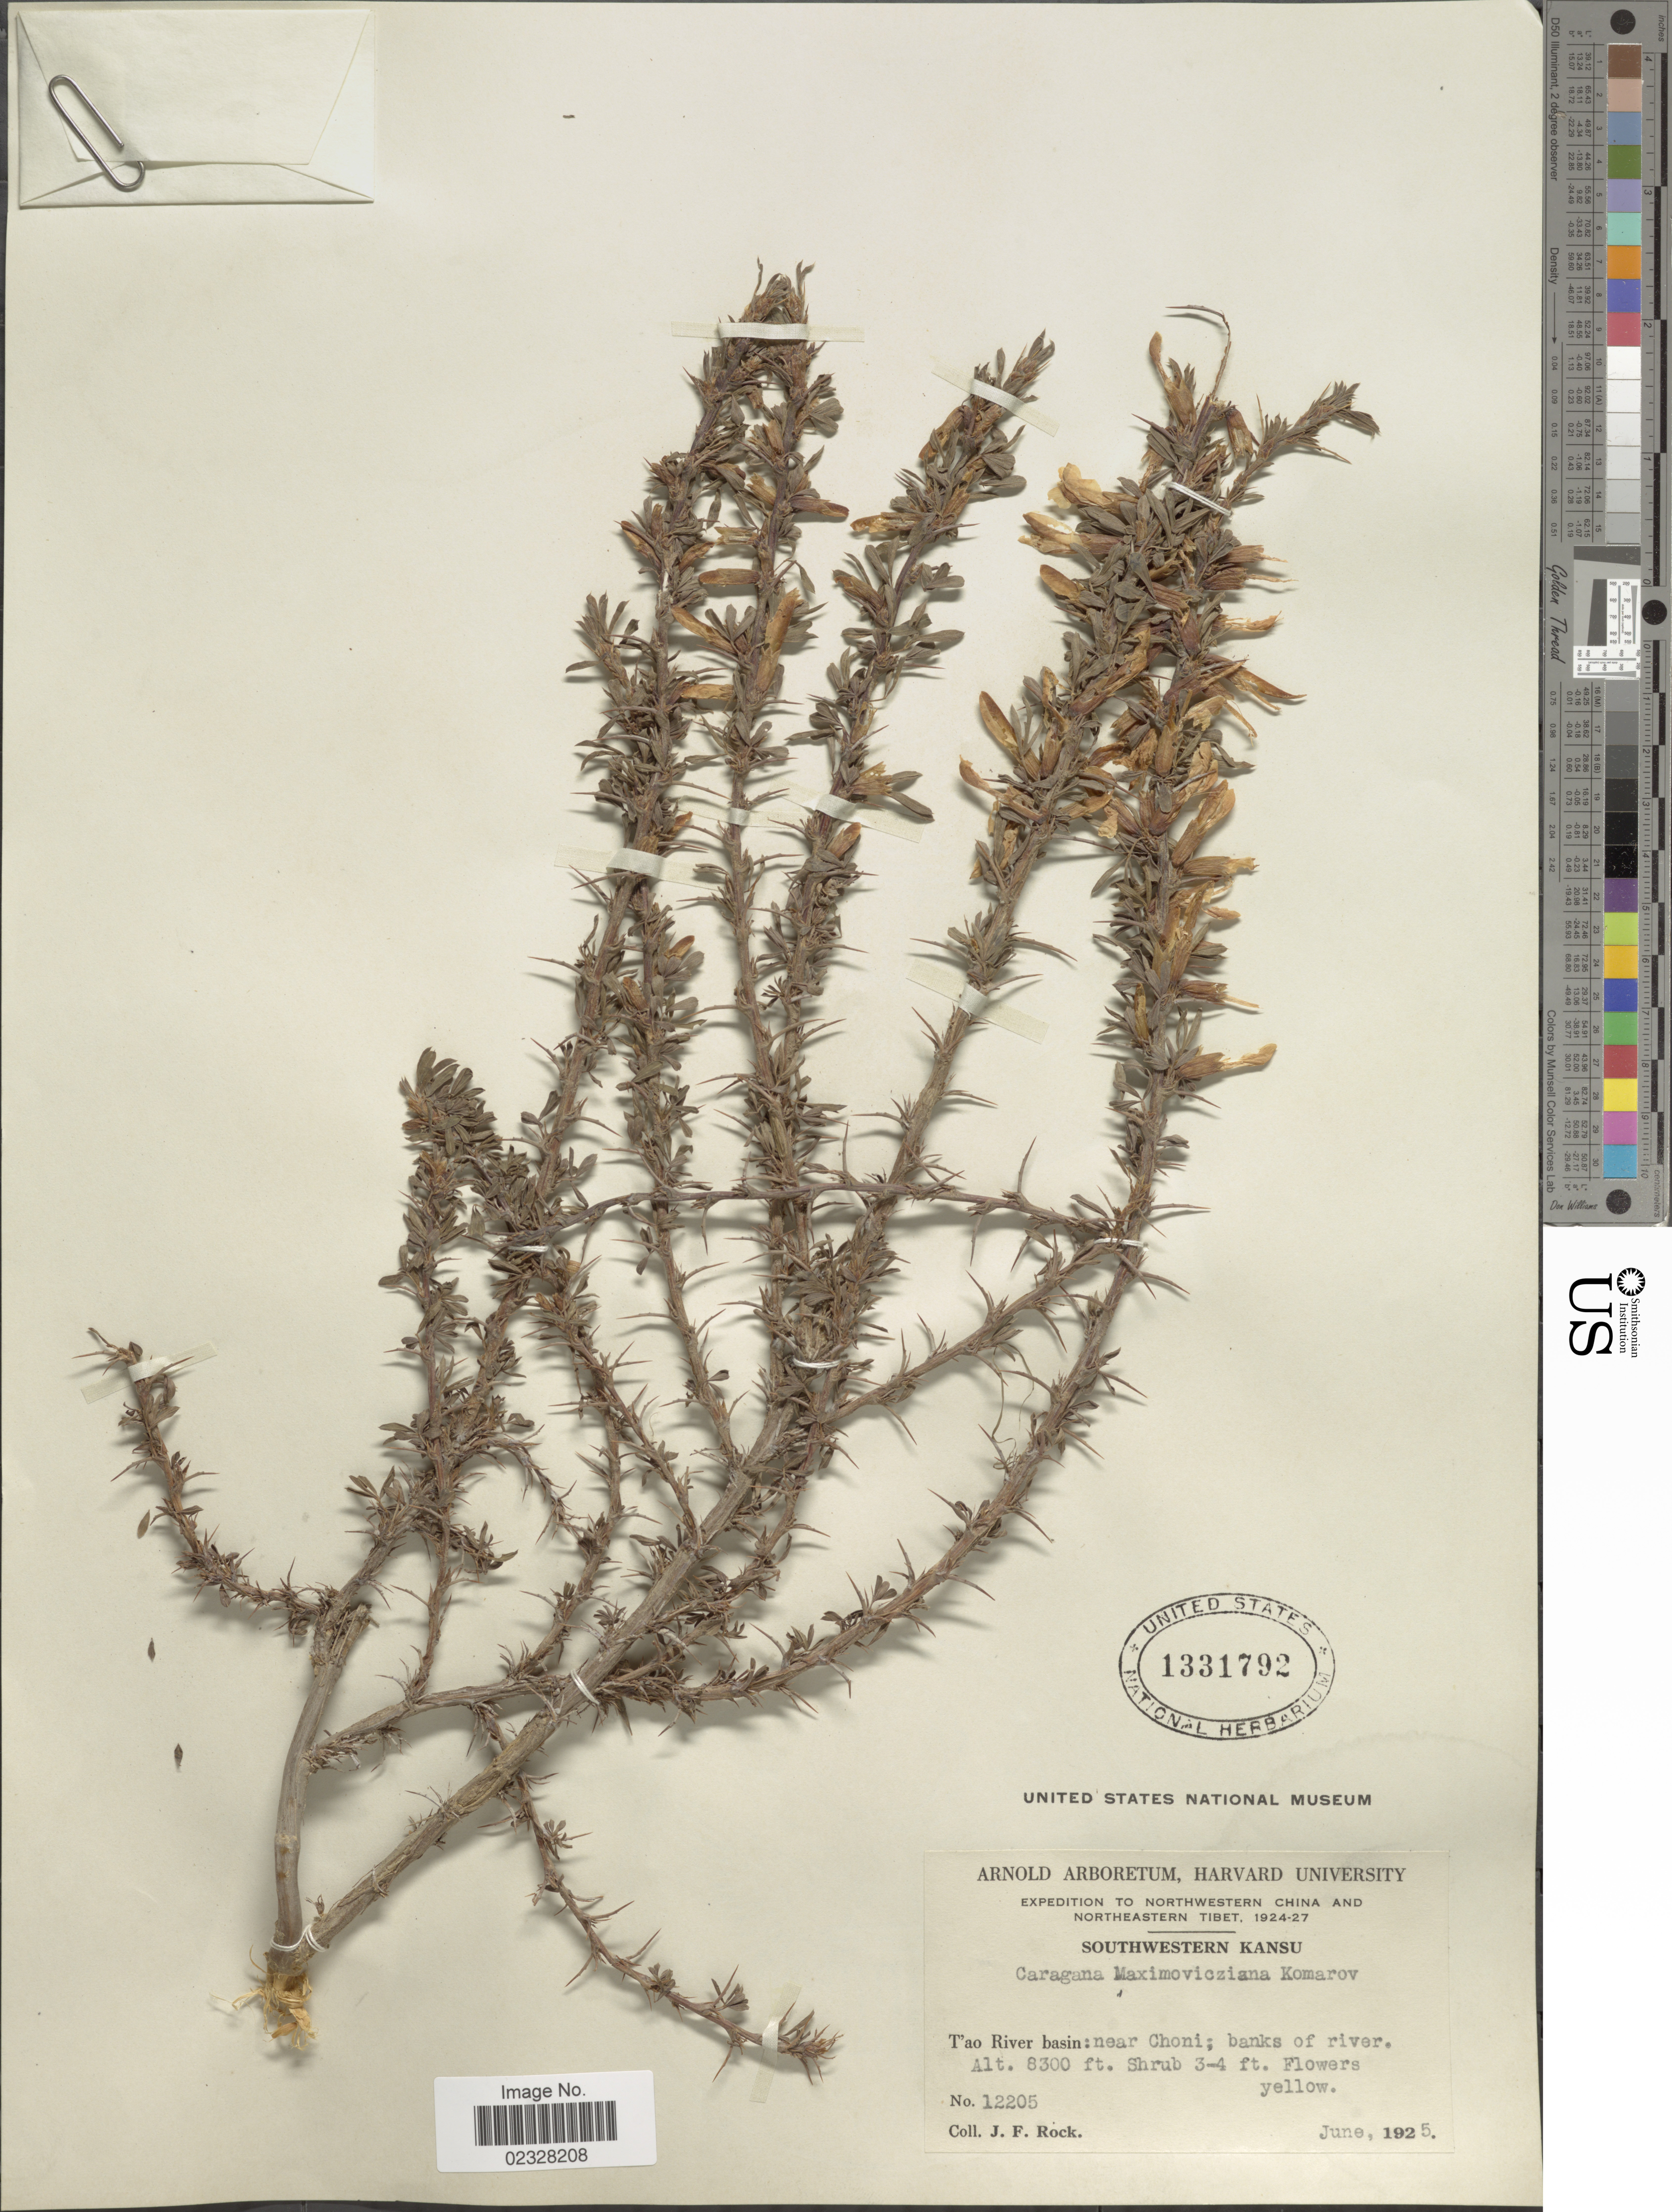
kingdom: Plantae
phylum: Tracheophyta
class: Magnoliopsida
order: Fabales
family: Fabaceae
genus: Caragana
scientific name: Caragana maximowicziana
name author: Kom.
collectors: J. Rock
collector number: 12205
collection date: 1925-06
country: China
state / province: Gansu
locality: Southwestern Kansu. T'ao River basin: near Choni; banks of river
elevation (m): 2530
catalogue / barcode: US 1331792